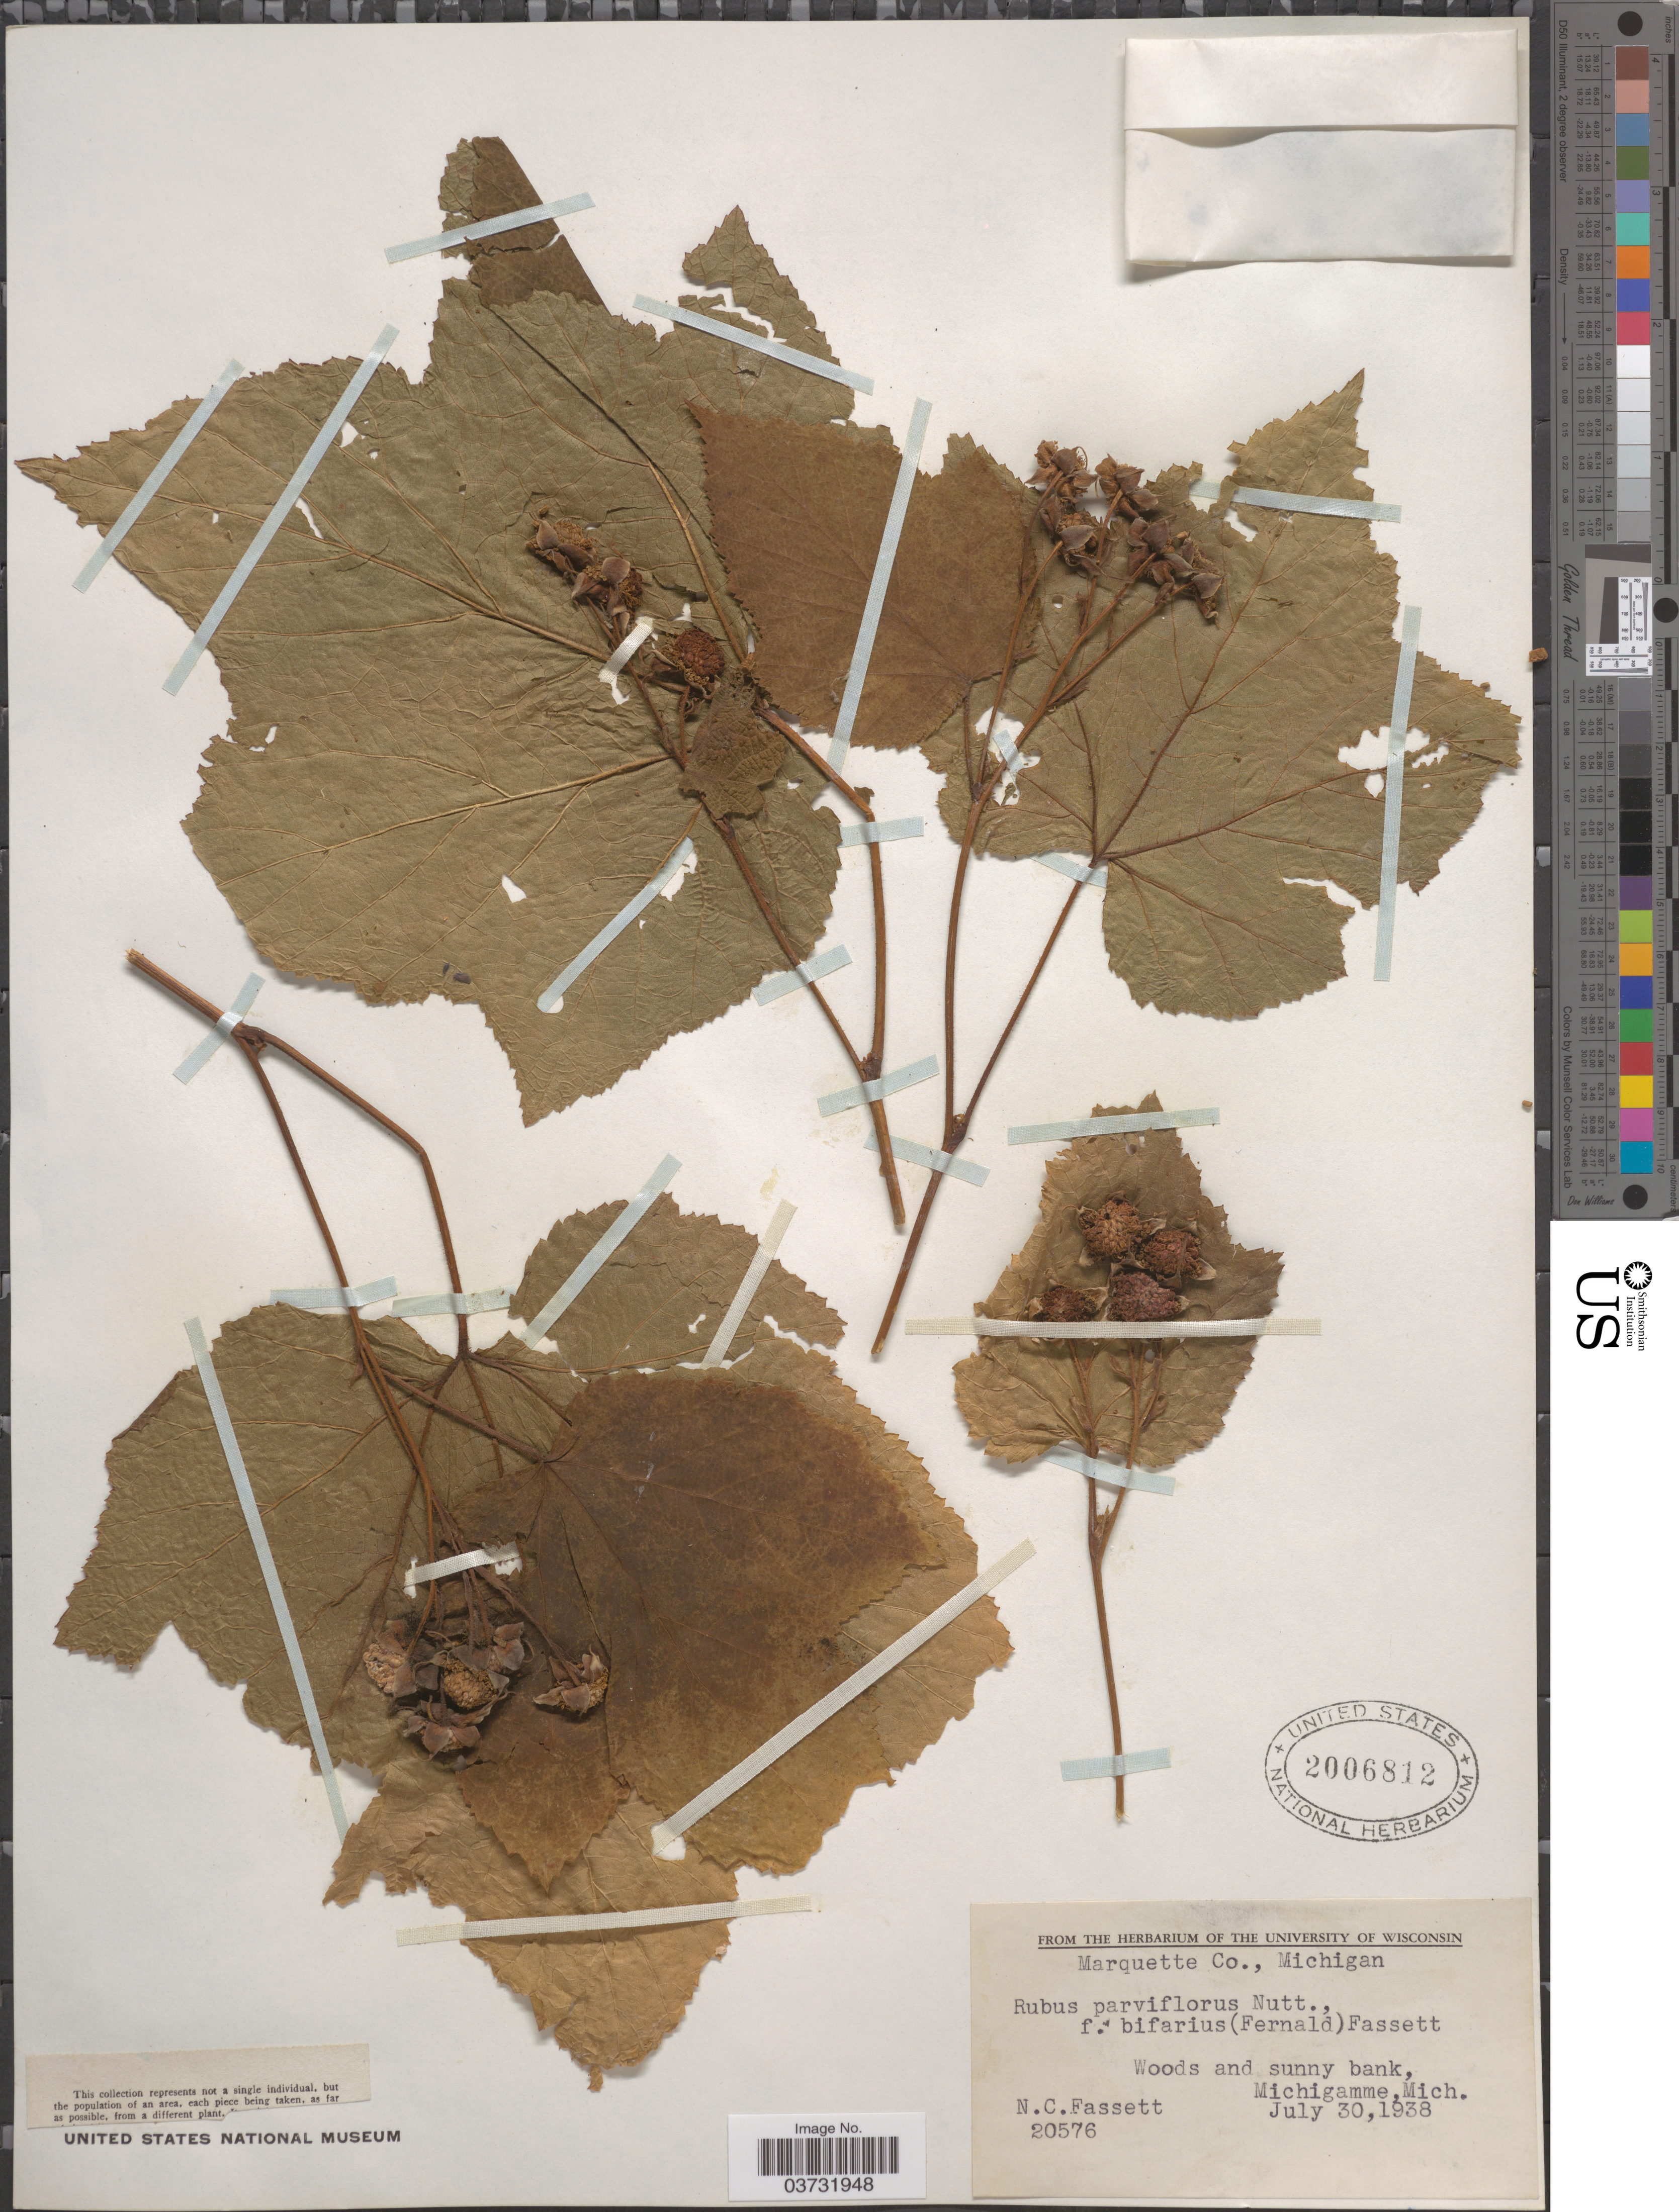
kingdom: Plantae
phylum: Tracheophyta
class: Magnoliopsida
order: Rosales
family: Rosaceae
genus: Rubus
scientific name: Rubus parviflorus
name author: Nutt.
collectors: N. C. Fassett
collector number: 20576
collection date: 1938-07-30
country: United States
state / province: Michigan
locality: Marquette Co. Woods and sunny bank, Michigamme.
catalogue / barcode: US 2006812